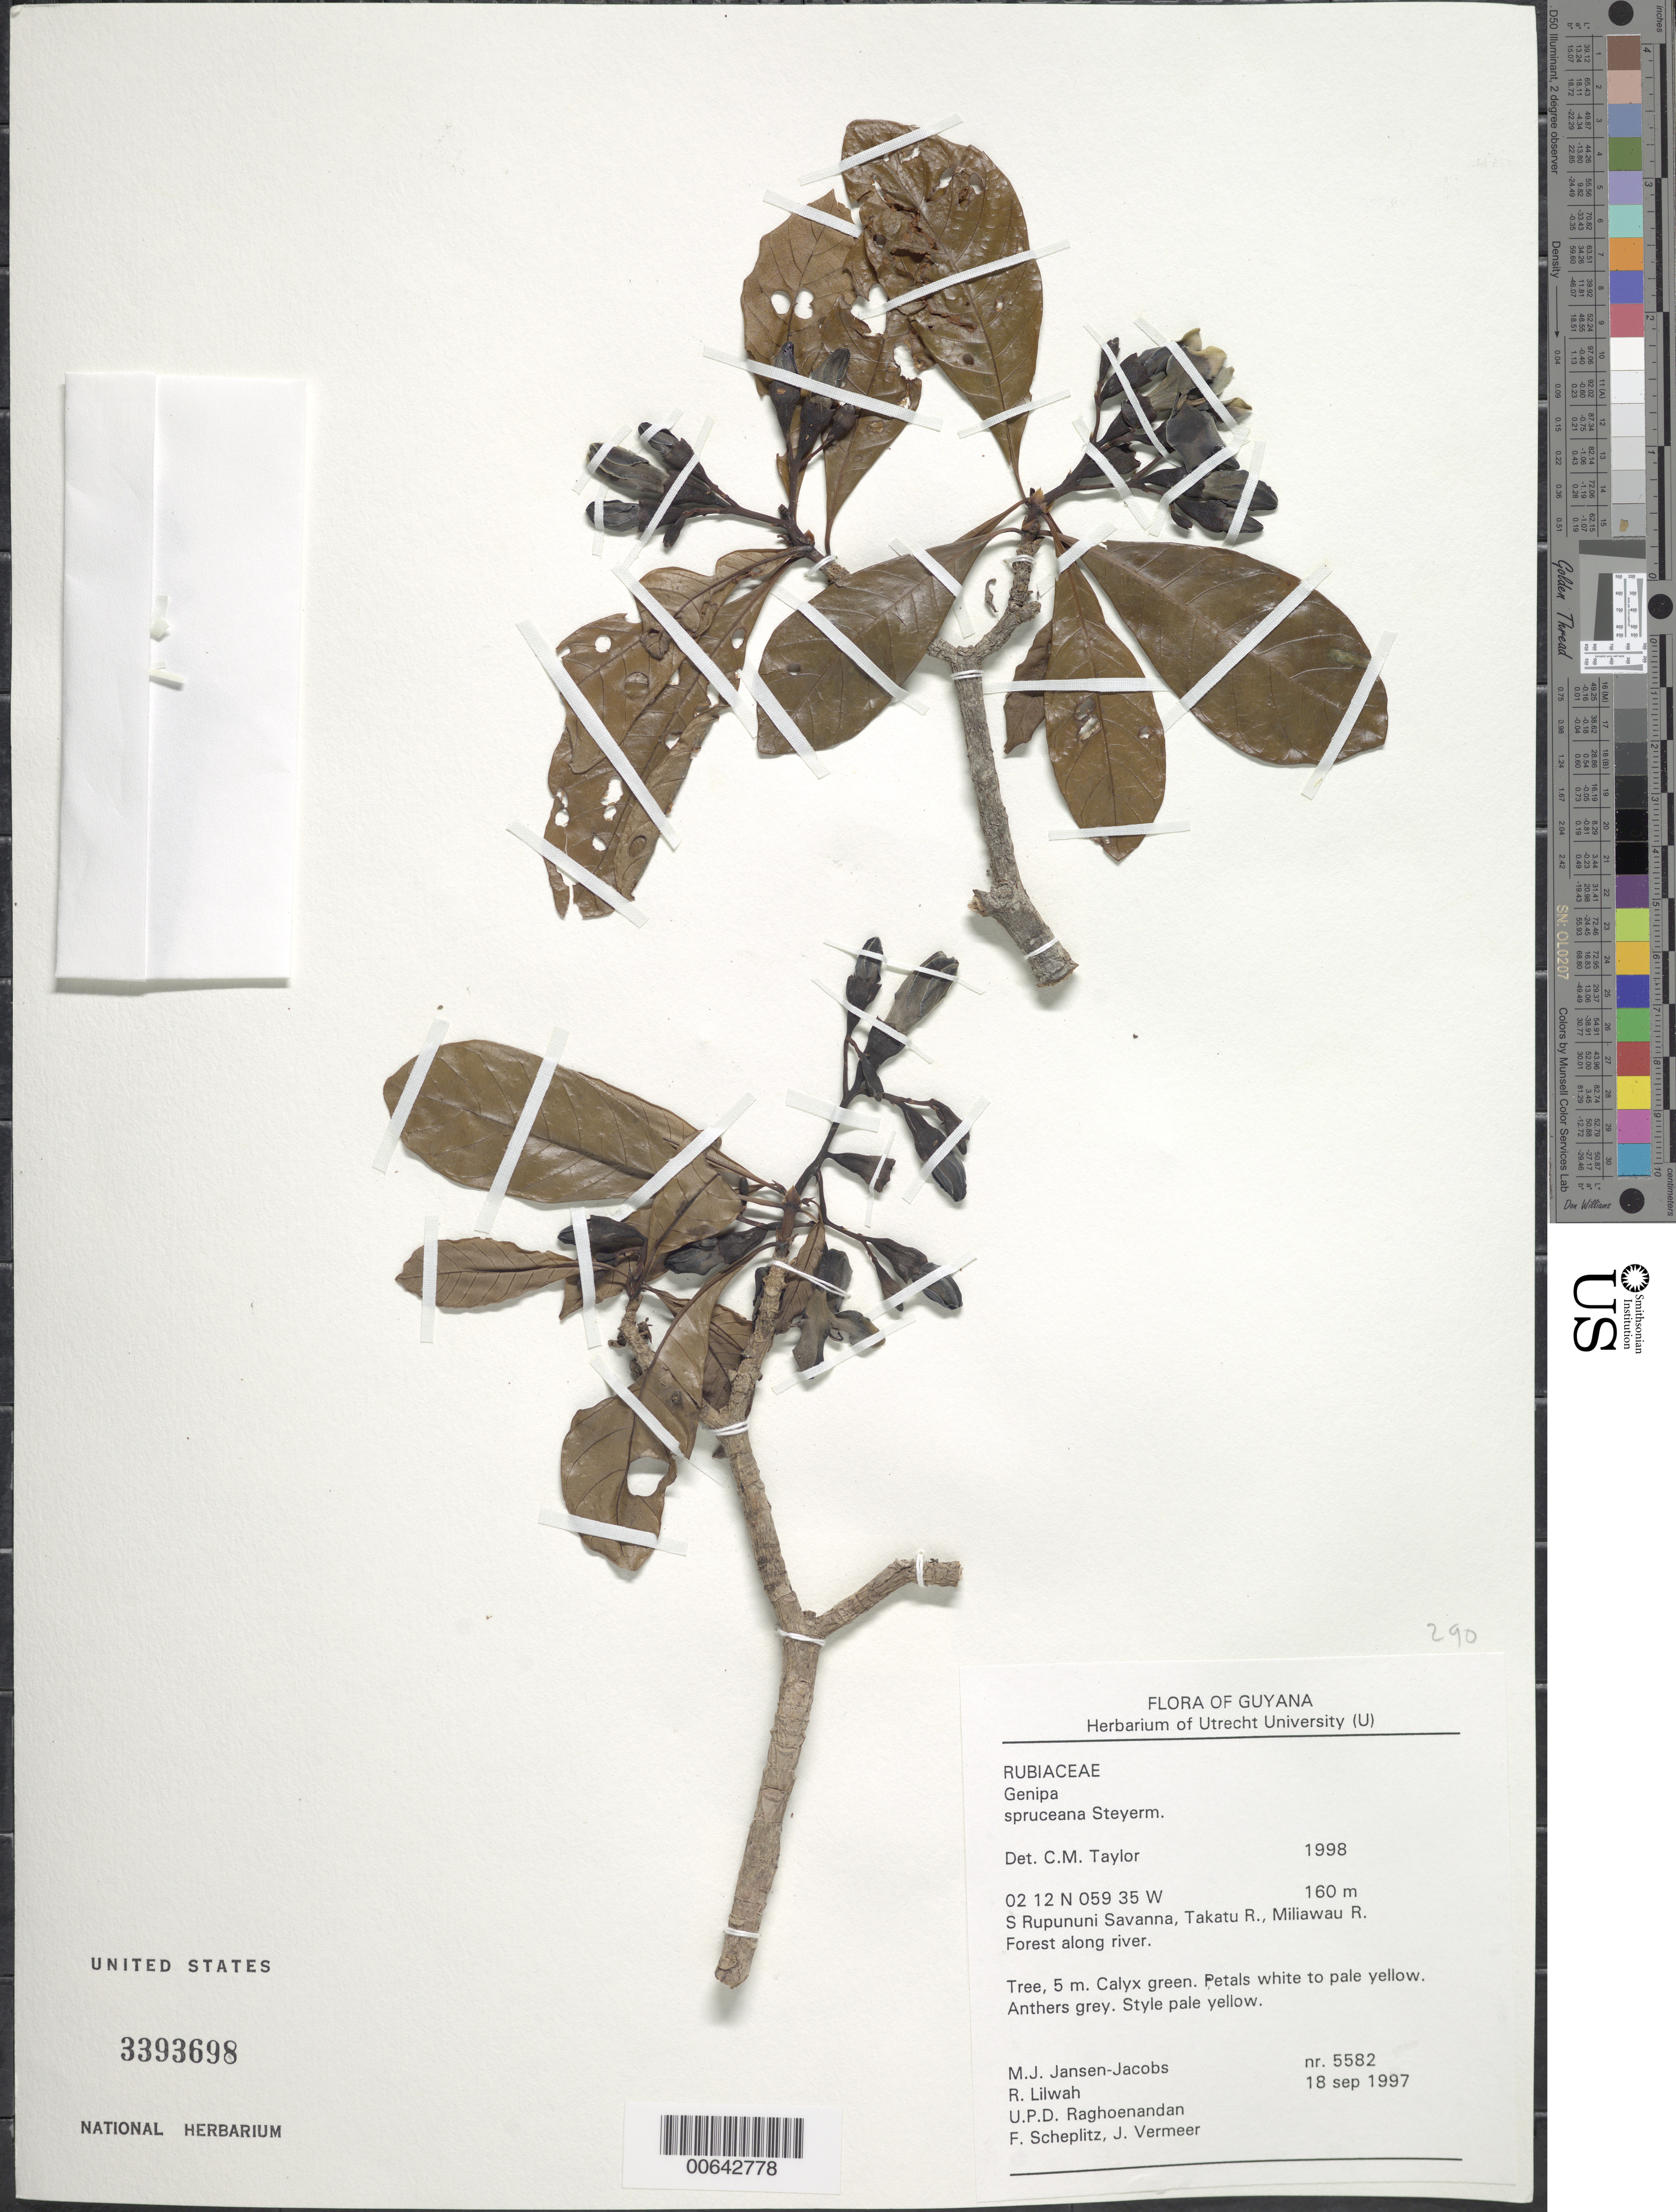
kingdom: Plantae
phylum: Tracheophyta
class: Magnoliopsida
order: Gentianales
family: Rubiaceae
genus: Genipa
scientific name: Genipa spruceana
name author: Steyerm.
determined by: Bittrich, V.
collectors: M. J. Jansen-Jacobs, R. Lilwah, U. Raghoenandan, F. Scheplitz & J. Vermeer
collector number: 5582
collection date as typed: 18-Sep-97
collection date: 1997-09-18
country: Guyana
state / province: U. Takutu-U. Essequibo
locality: S. Rupununi savanna, Takutu and Miliawau Rivers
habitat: Forest along river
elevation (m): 160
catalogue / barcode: US 3393698